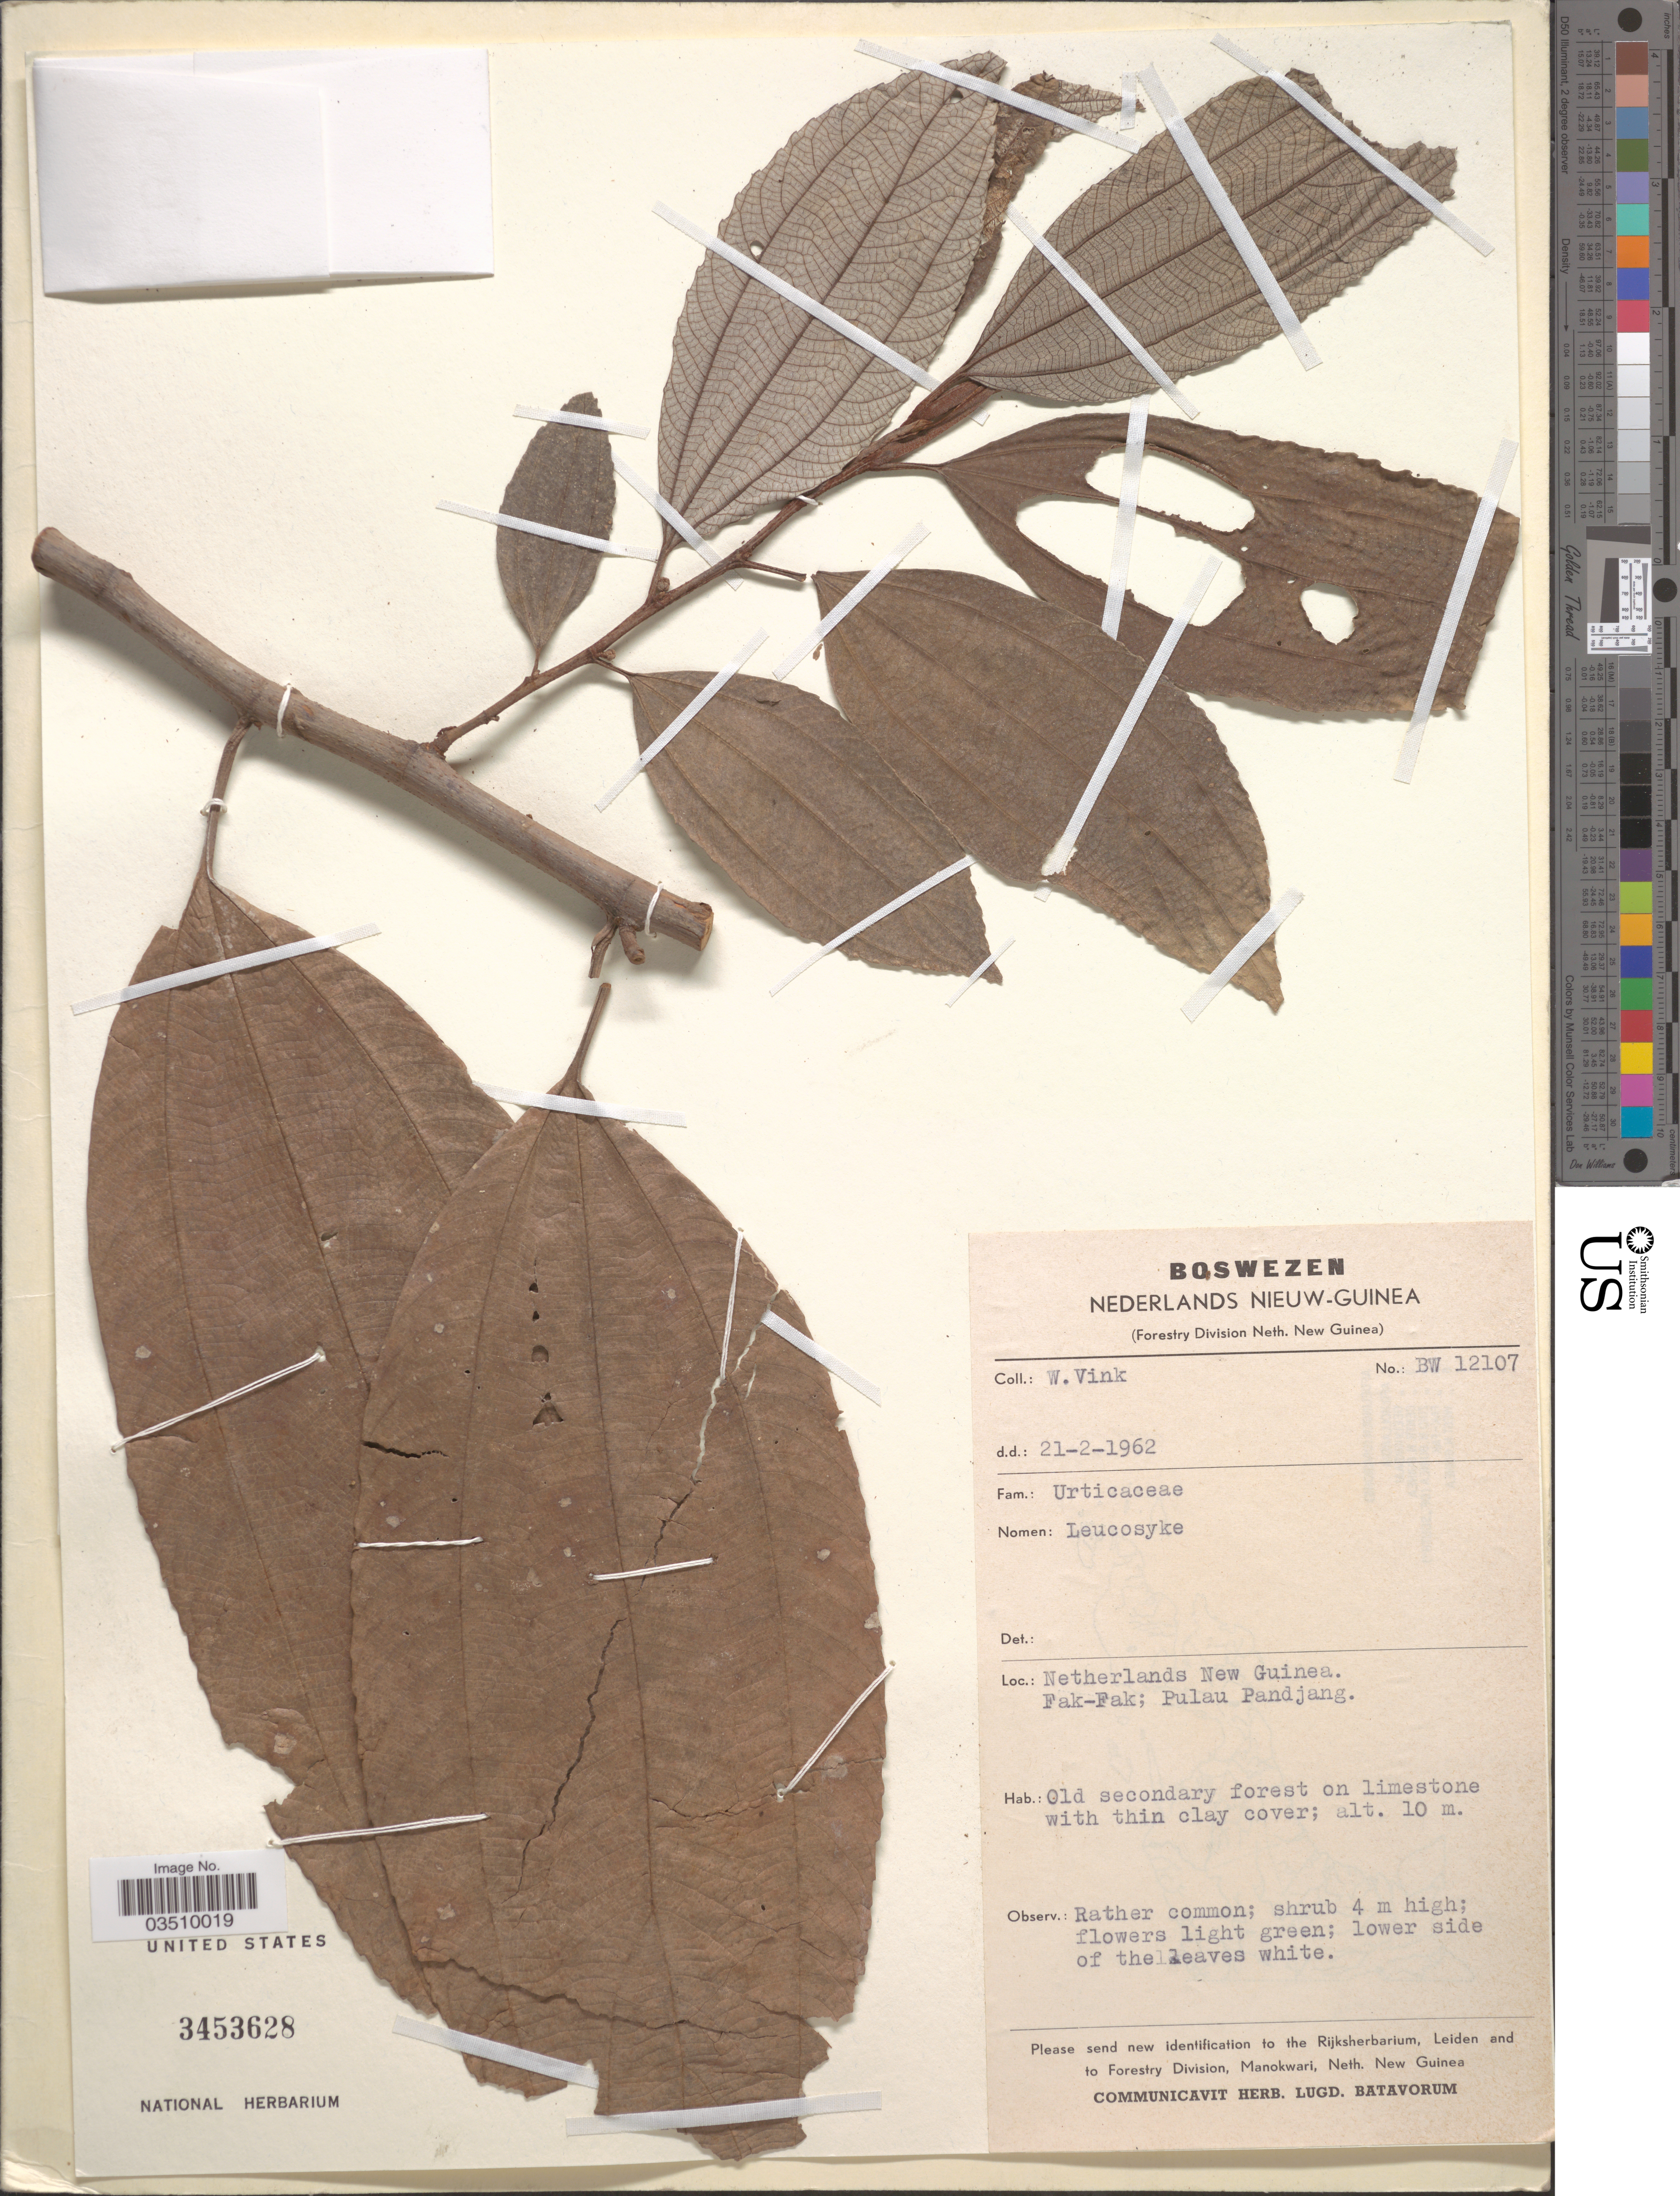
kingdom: Plantae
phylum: Tracheophyta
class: Magnoliopsida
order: Rosales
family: Urticaceae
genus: Leucosyke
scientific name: Leucosyke sp.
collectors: W. Vink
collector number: BW 12107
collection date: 1962-02-21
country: Indonesia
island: New Guinea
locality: Boswezen. Nederlands Nieuw-Guinea. Netherlands New Guinea. Fak-Fak; Pulau Pandjang.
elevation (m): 10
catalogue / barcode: US 3453628